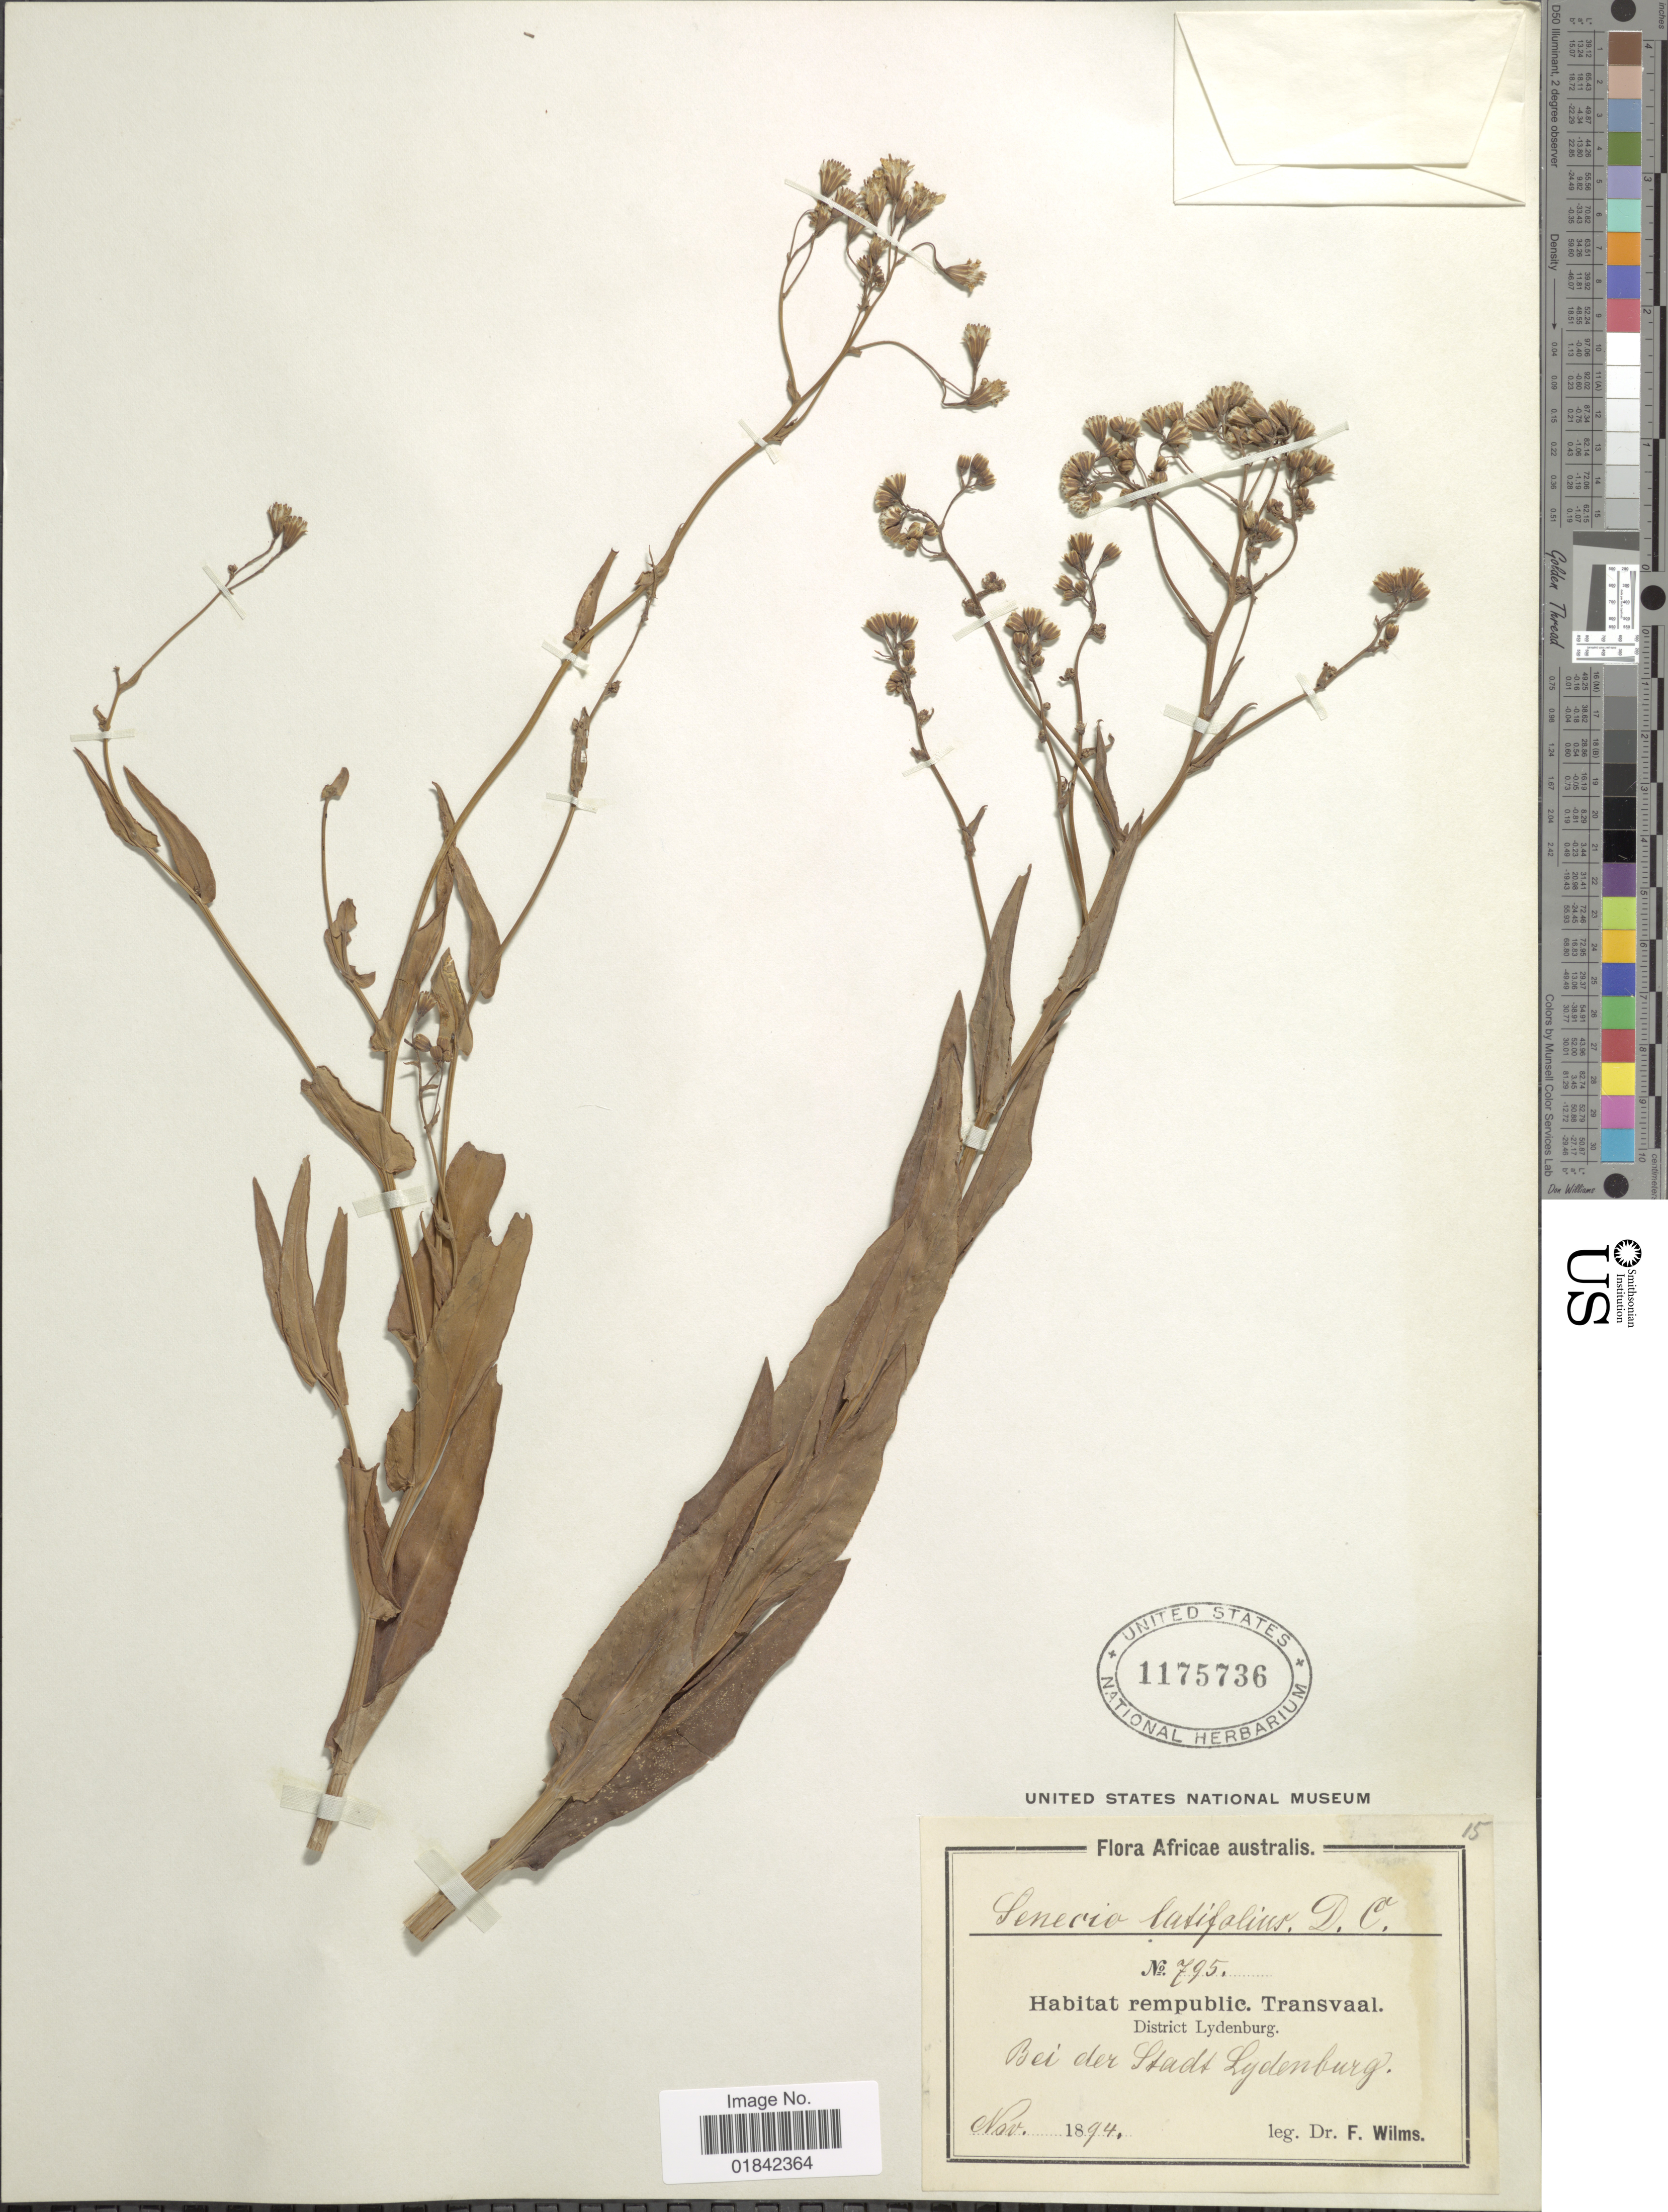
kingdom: Plantae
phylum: Tracheophyta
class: Magnoliopsida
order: Asterales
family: Asteraceae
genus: Senecio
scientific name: Senecio latifolius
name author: DC.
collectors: F. Wilms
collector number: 795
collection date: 1894-11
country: South Africa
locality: Africae Australis, Habitat rempublic, Transvaal, District Lydenburg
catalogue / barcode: US 1175736